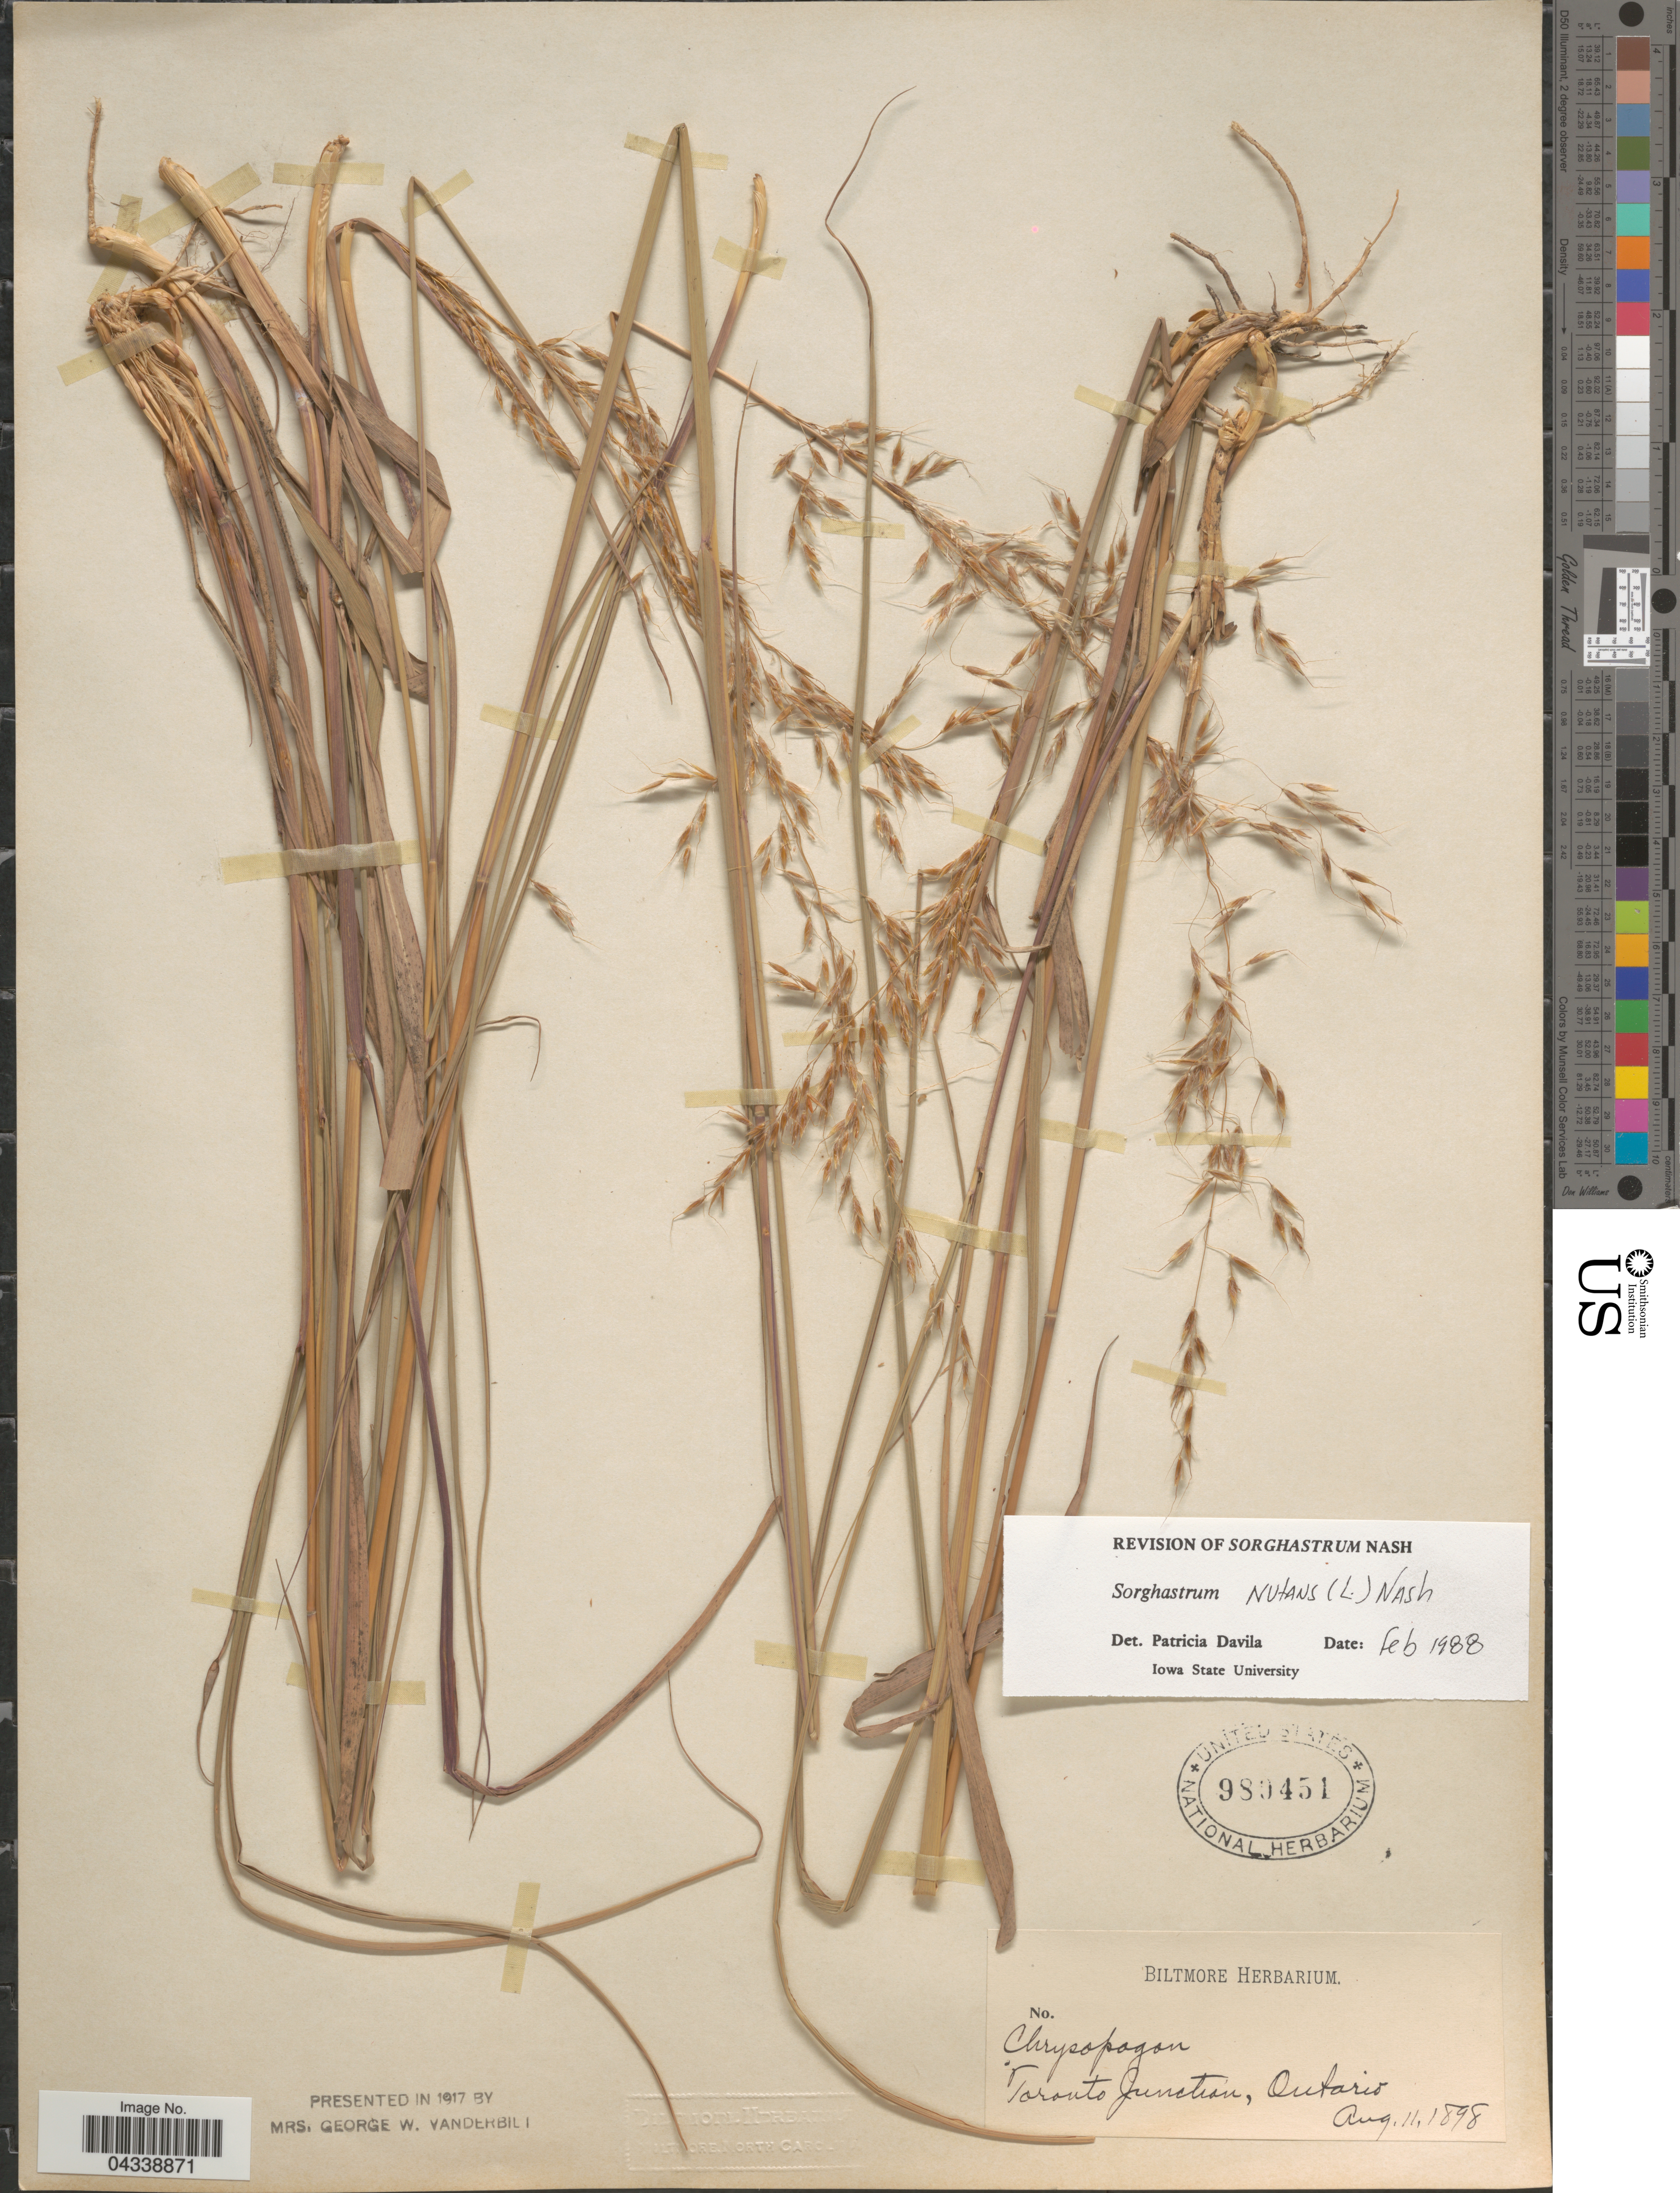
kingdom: Plantae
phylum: Tracheophyta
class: Liliopsida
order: Poales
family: Poaceae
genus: Sorghastrum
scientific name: Sorghastrum nutans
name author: (L.) Nash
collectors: ex herb. Biltmore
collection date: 1898-08-11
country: Canada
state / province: Ontario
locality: Toronto Junction.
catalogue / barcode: US 980451